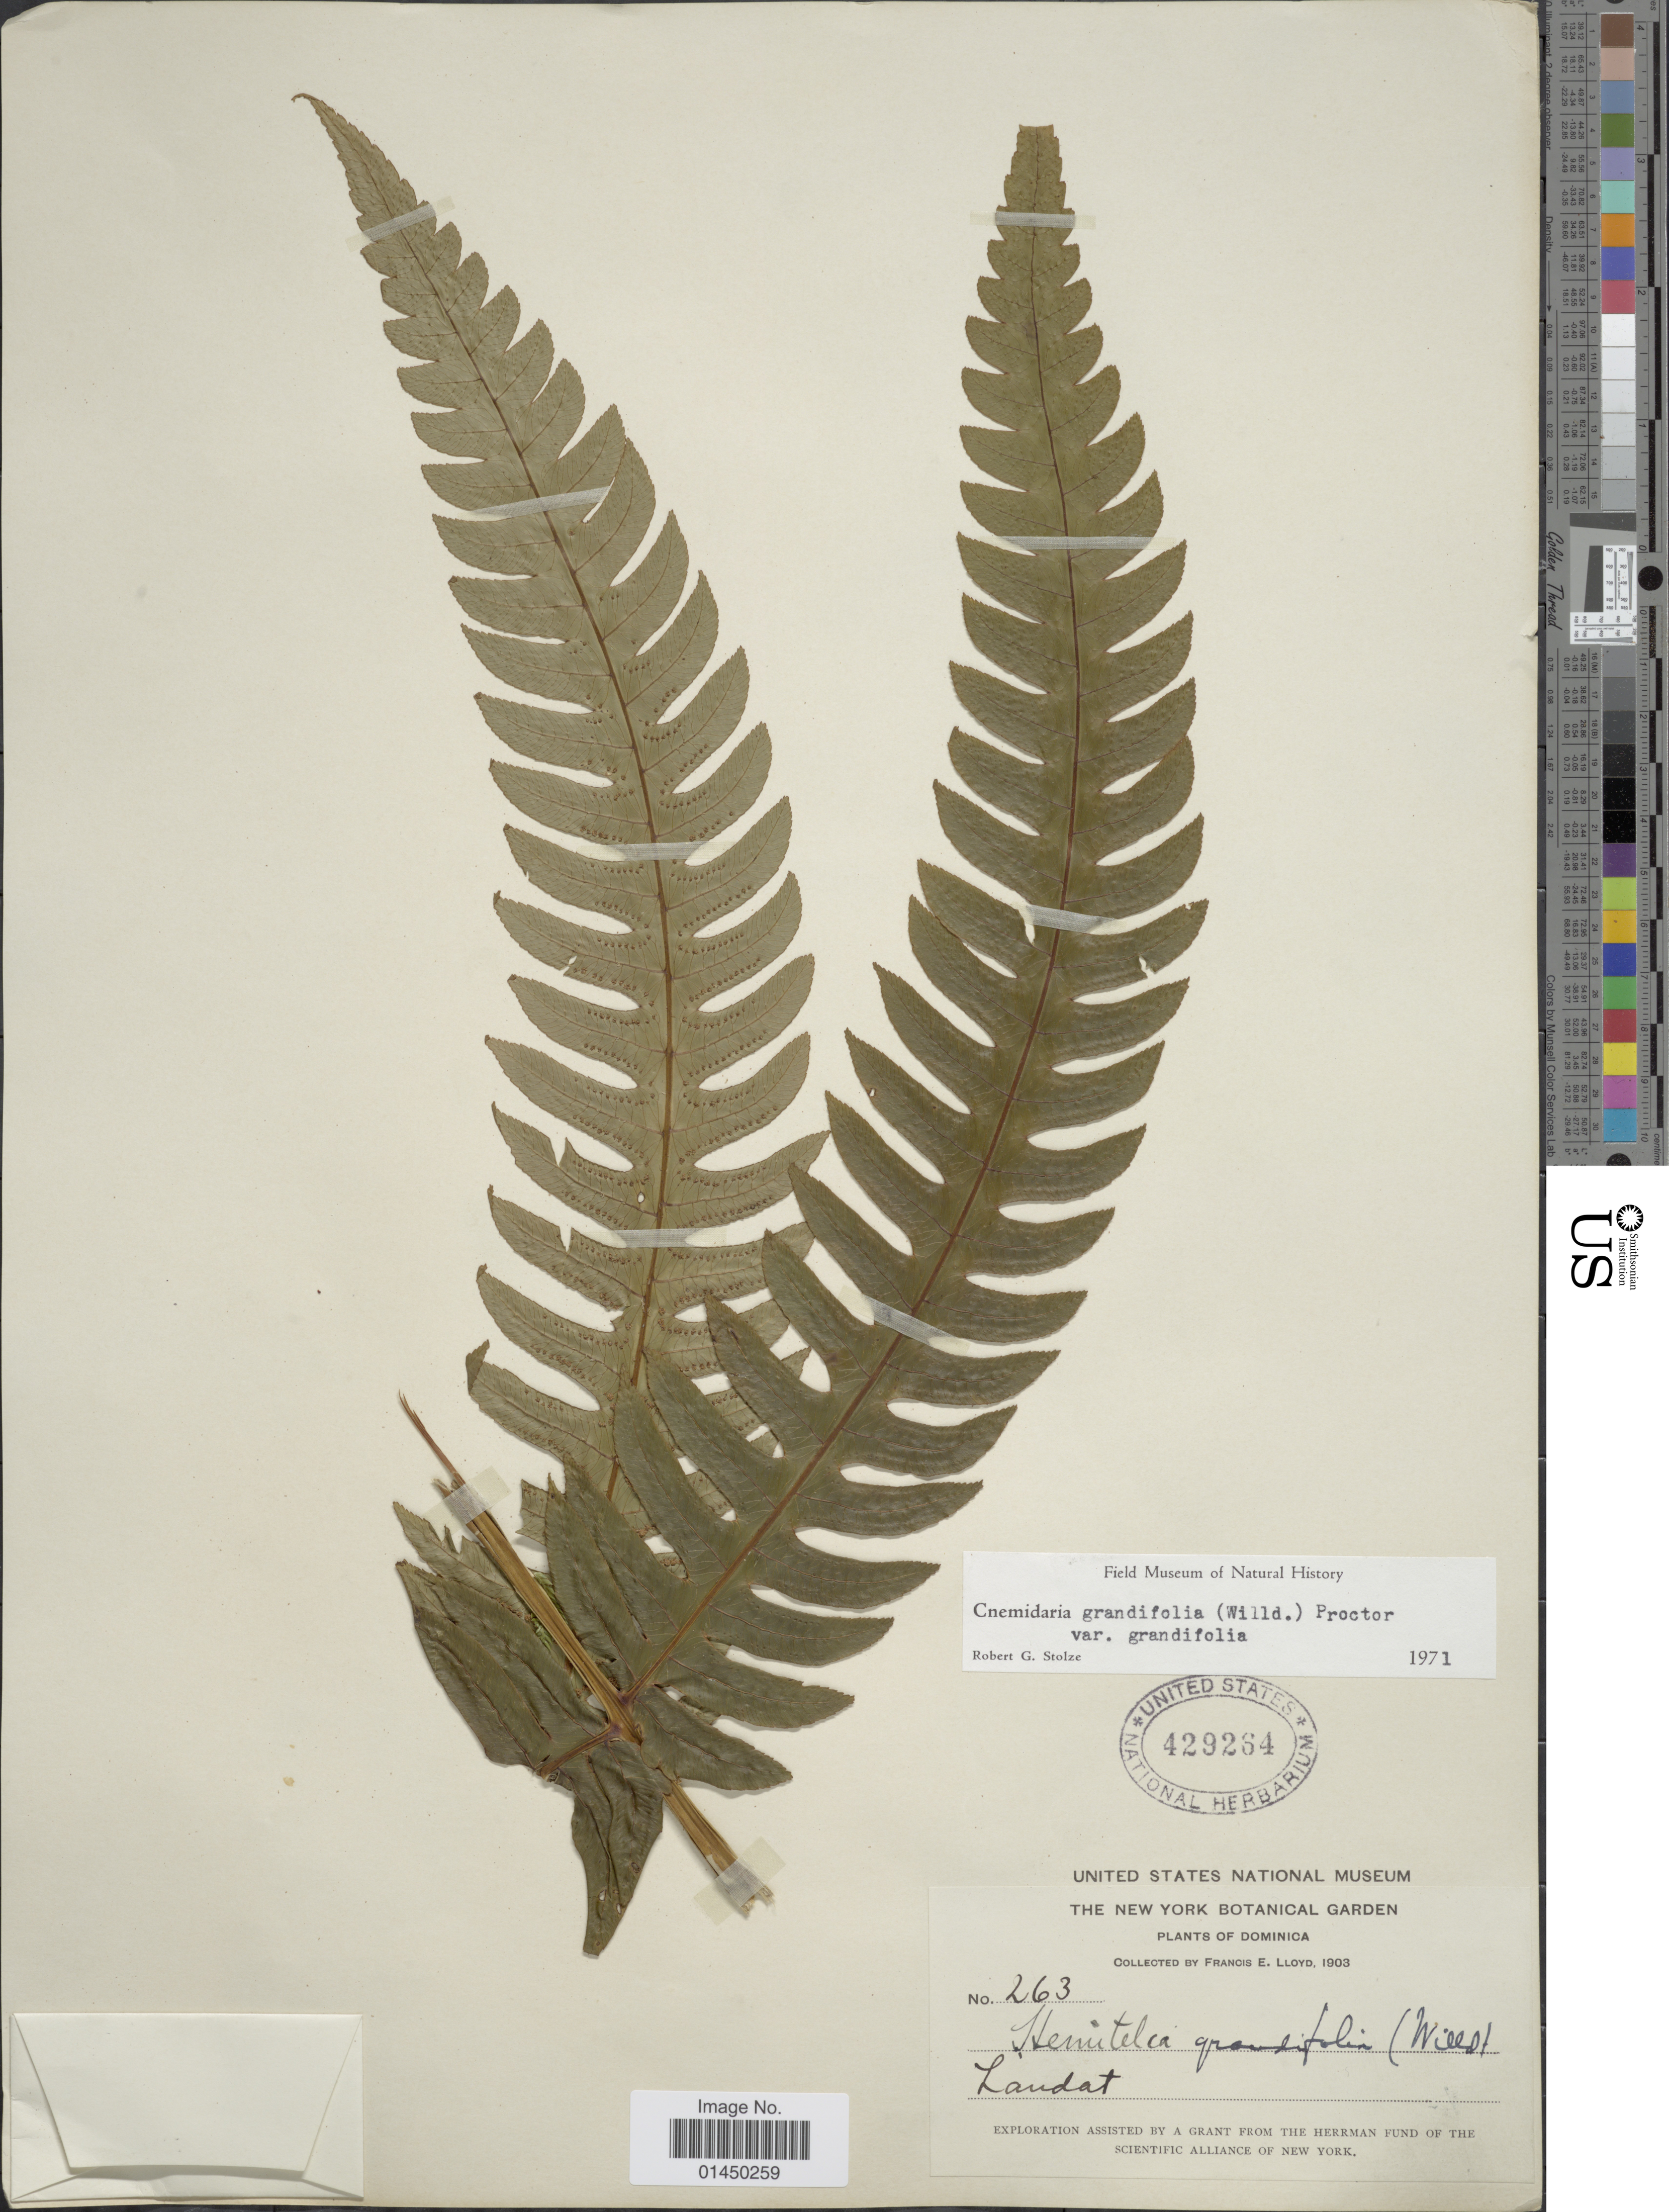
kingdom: Plantae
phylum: Tracheophyta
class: Polypodiopsida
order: Cyatheales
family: Cyatheaceae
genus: Cyathea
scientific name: Cyathea grandifolia var. grandifolia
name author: Willd.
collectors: Lloyd, C. E.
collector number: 263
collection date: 1903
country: Dominica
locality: Laudat.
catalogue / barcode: US 429264